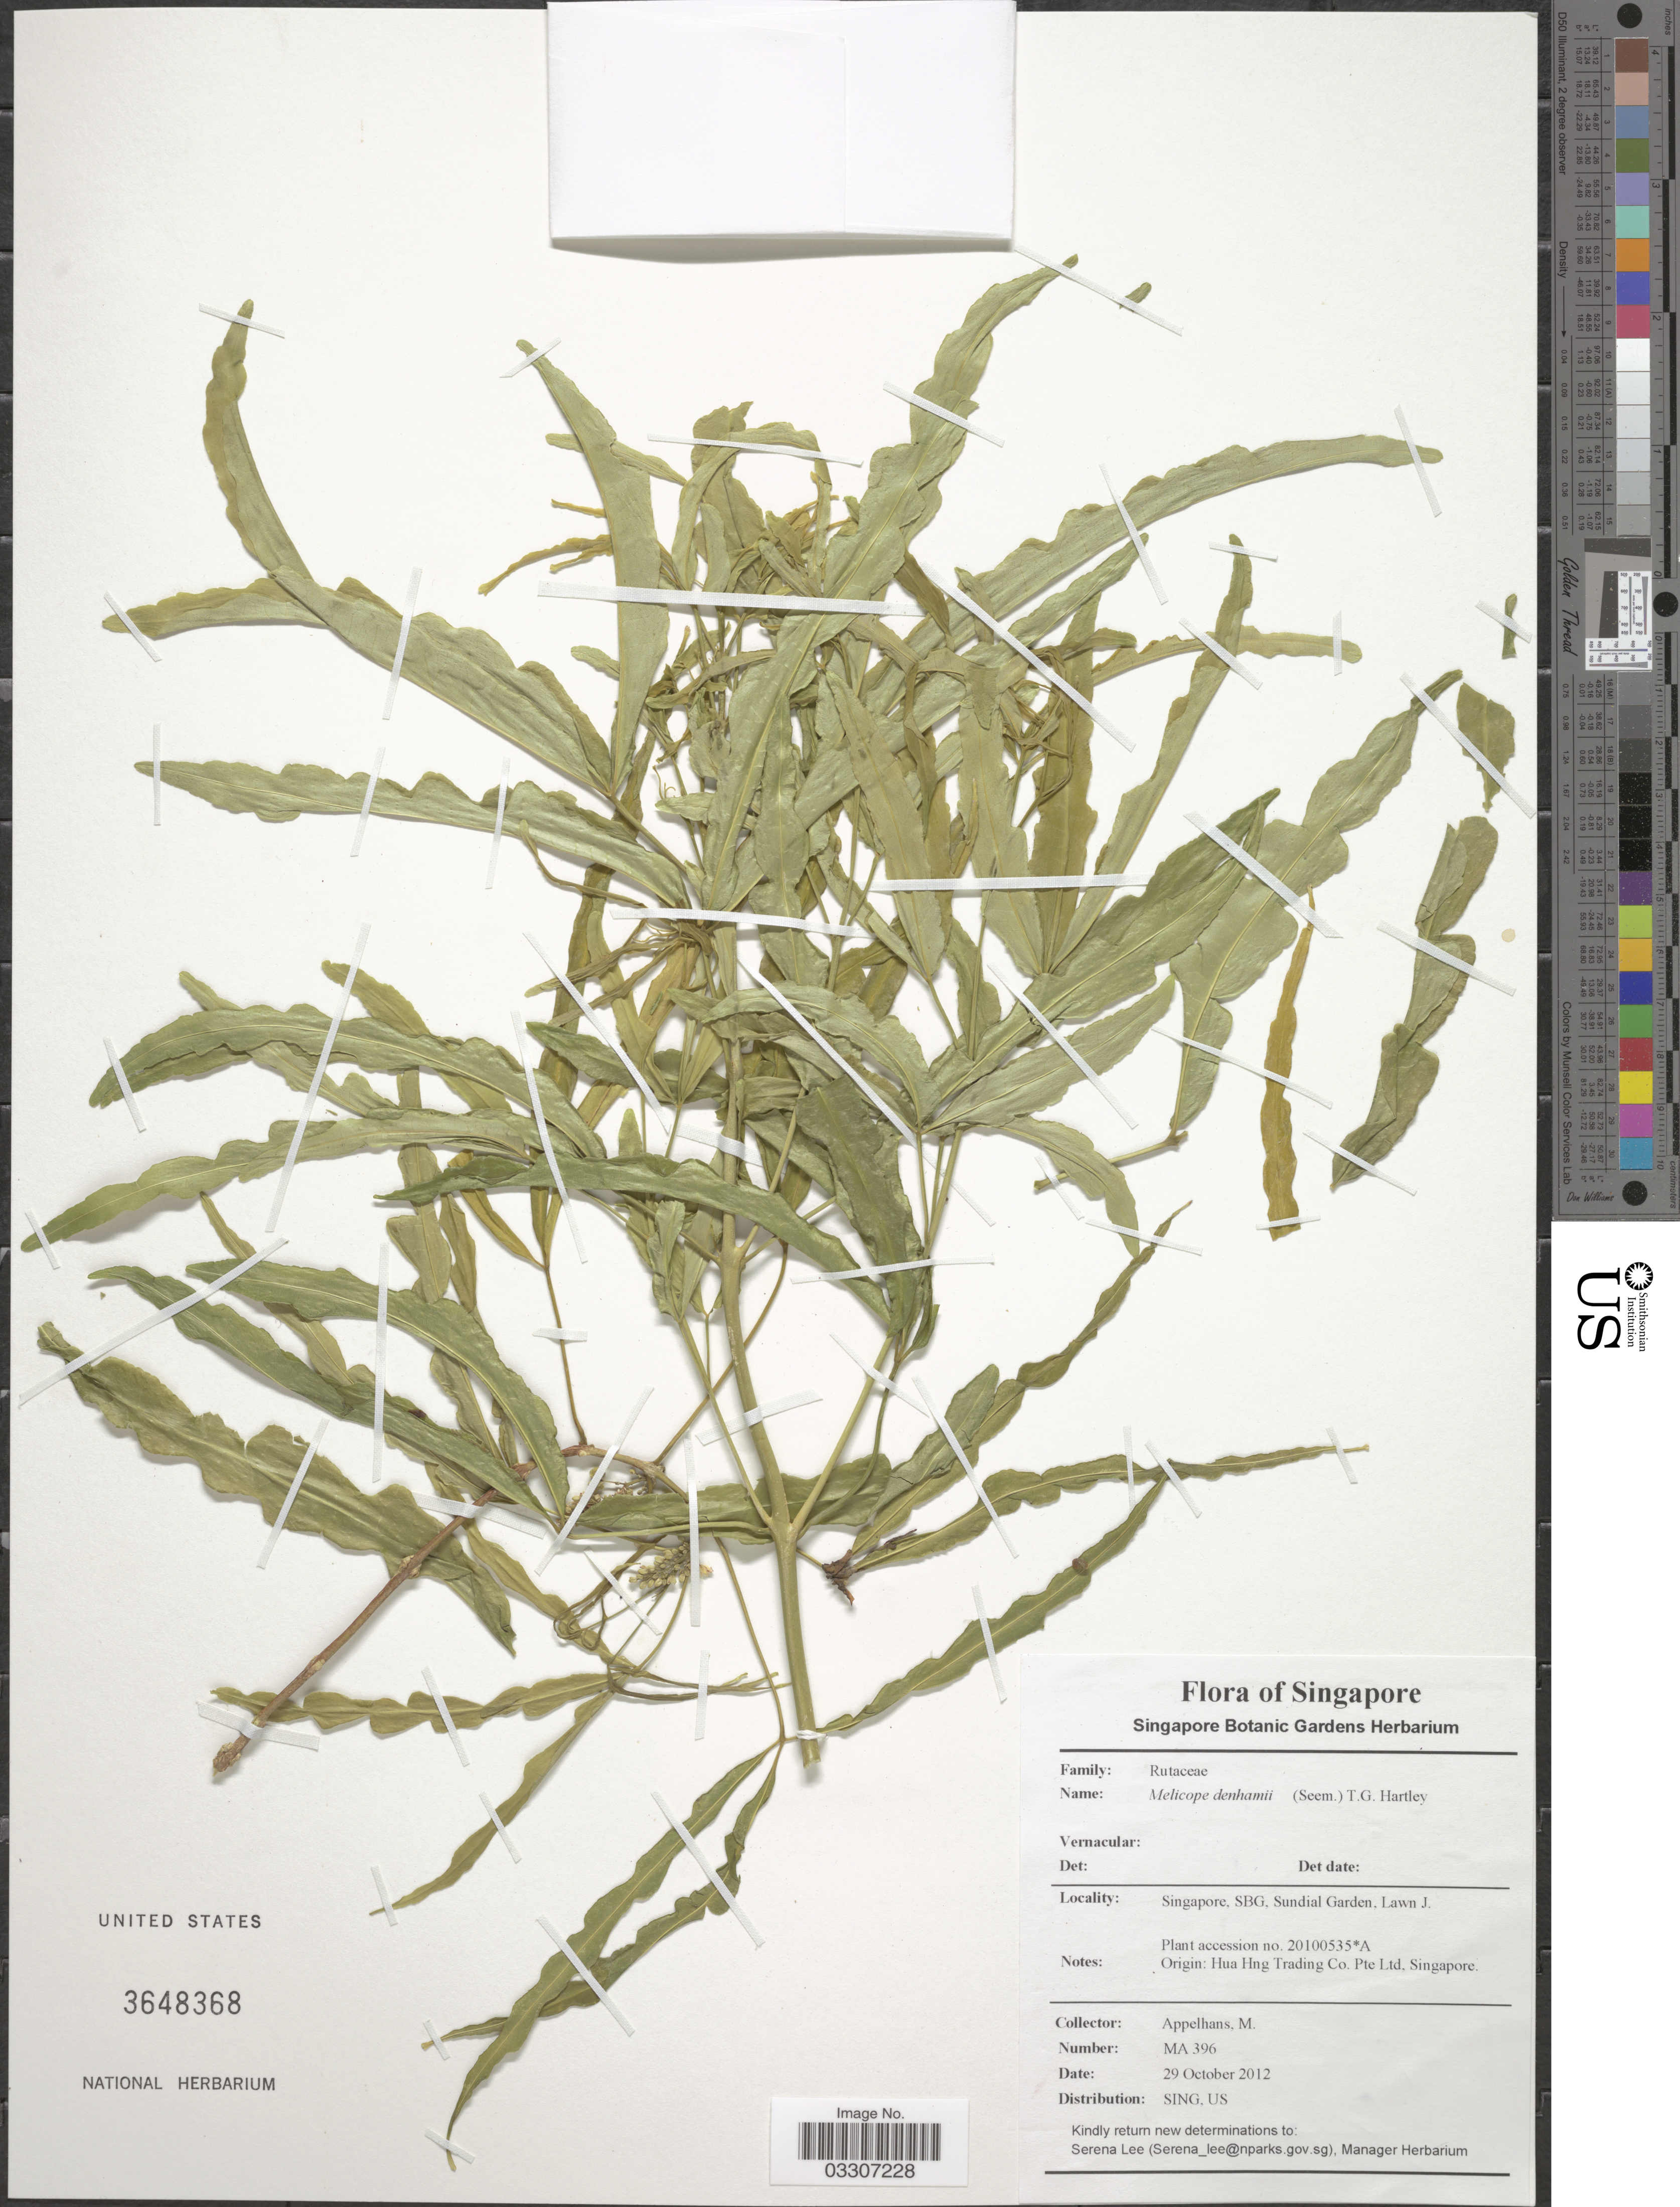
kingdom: Plantae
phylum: Tracheophyta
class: Magnoliopsida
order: Sapindales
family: Rutaceae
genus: Melicope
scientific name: Melicope denhamii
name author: (Seem.) T.G. Hartley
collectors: M. Appelhans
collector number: MA 396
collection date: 2012-10-29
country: Singapore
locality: SBG, Sundial Garden, Lawn J.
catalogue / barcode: US 3648368